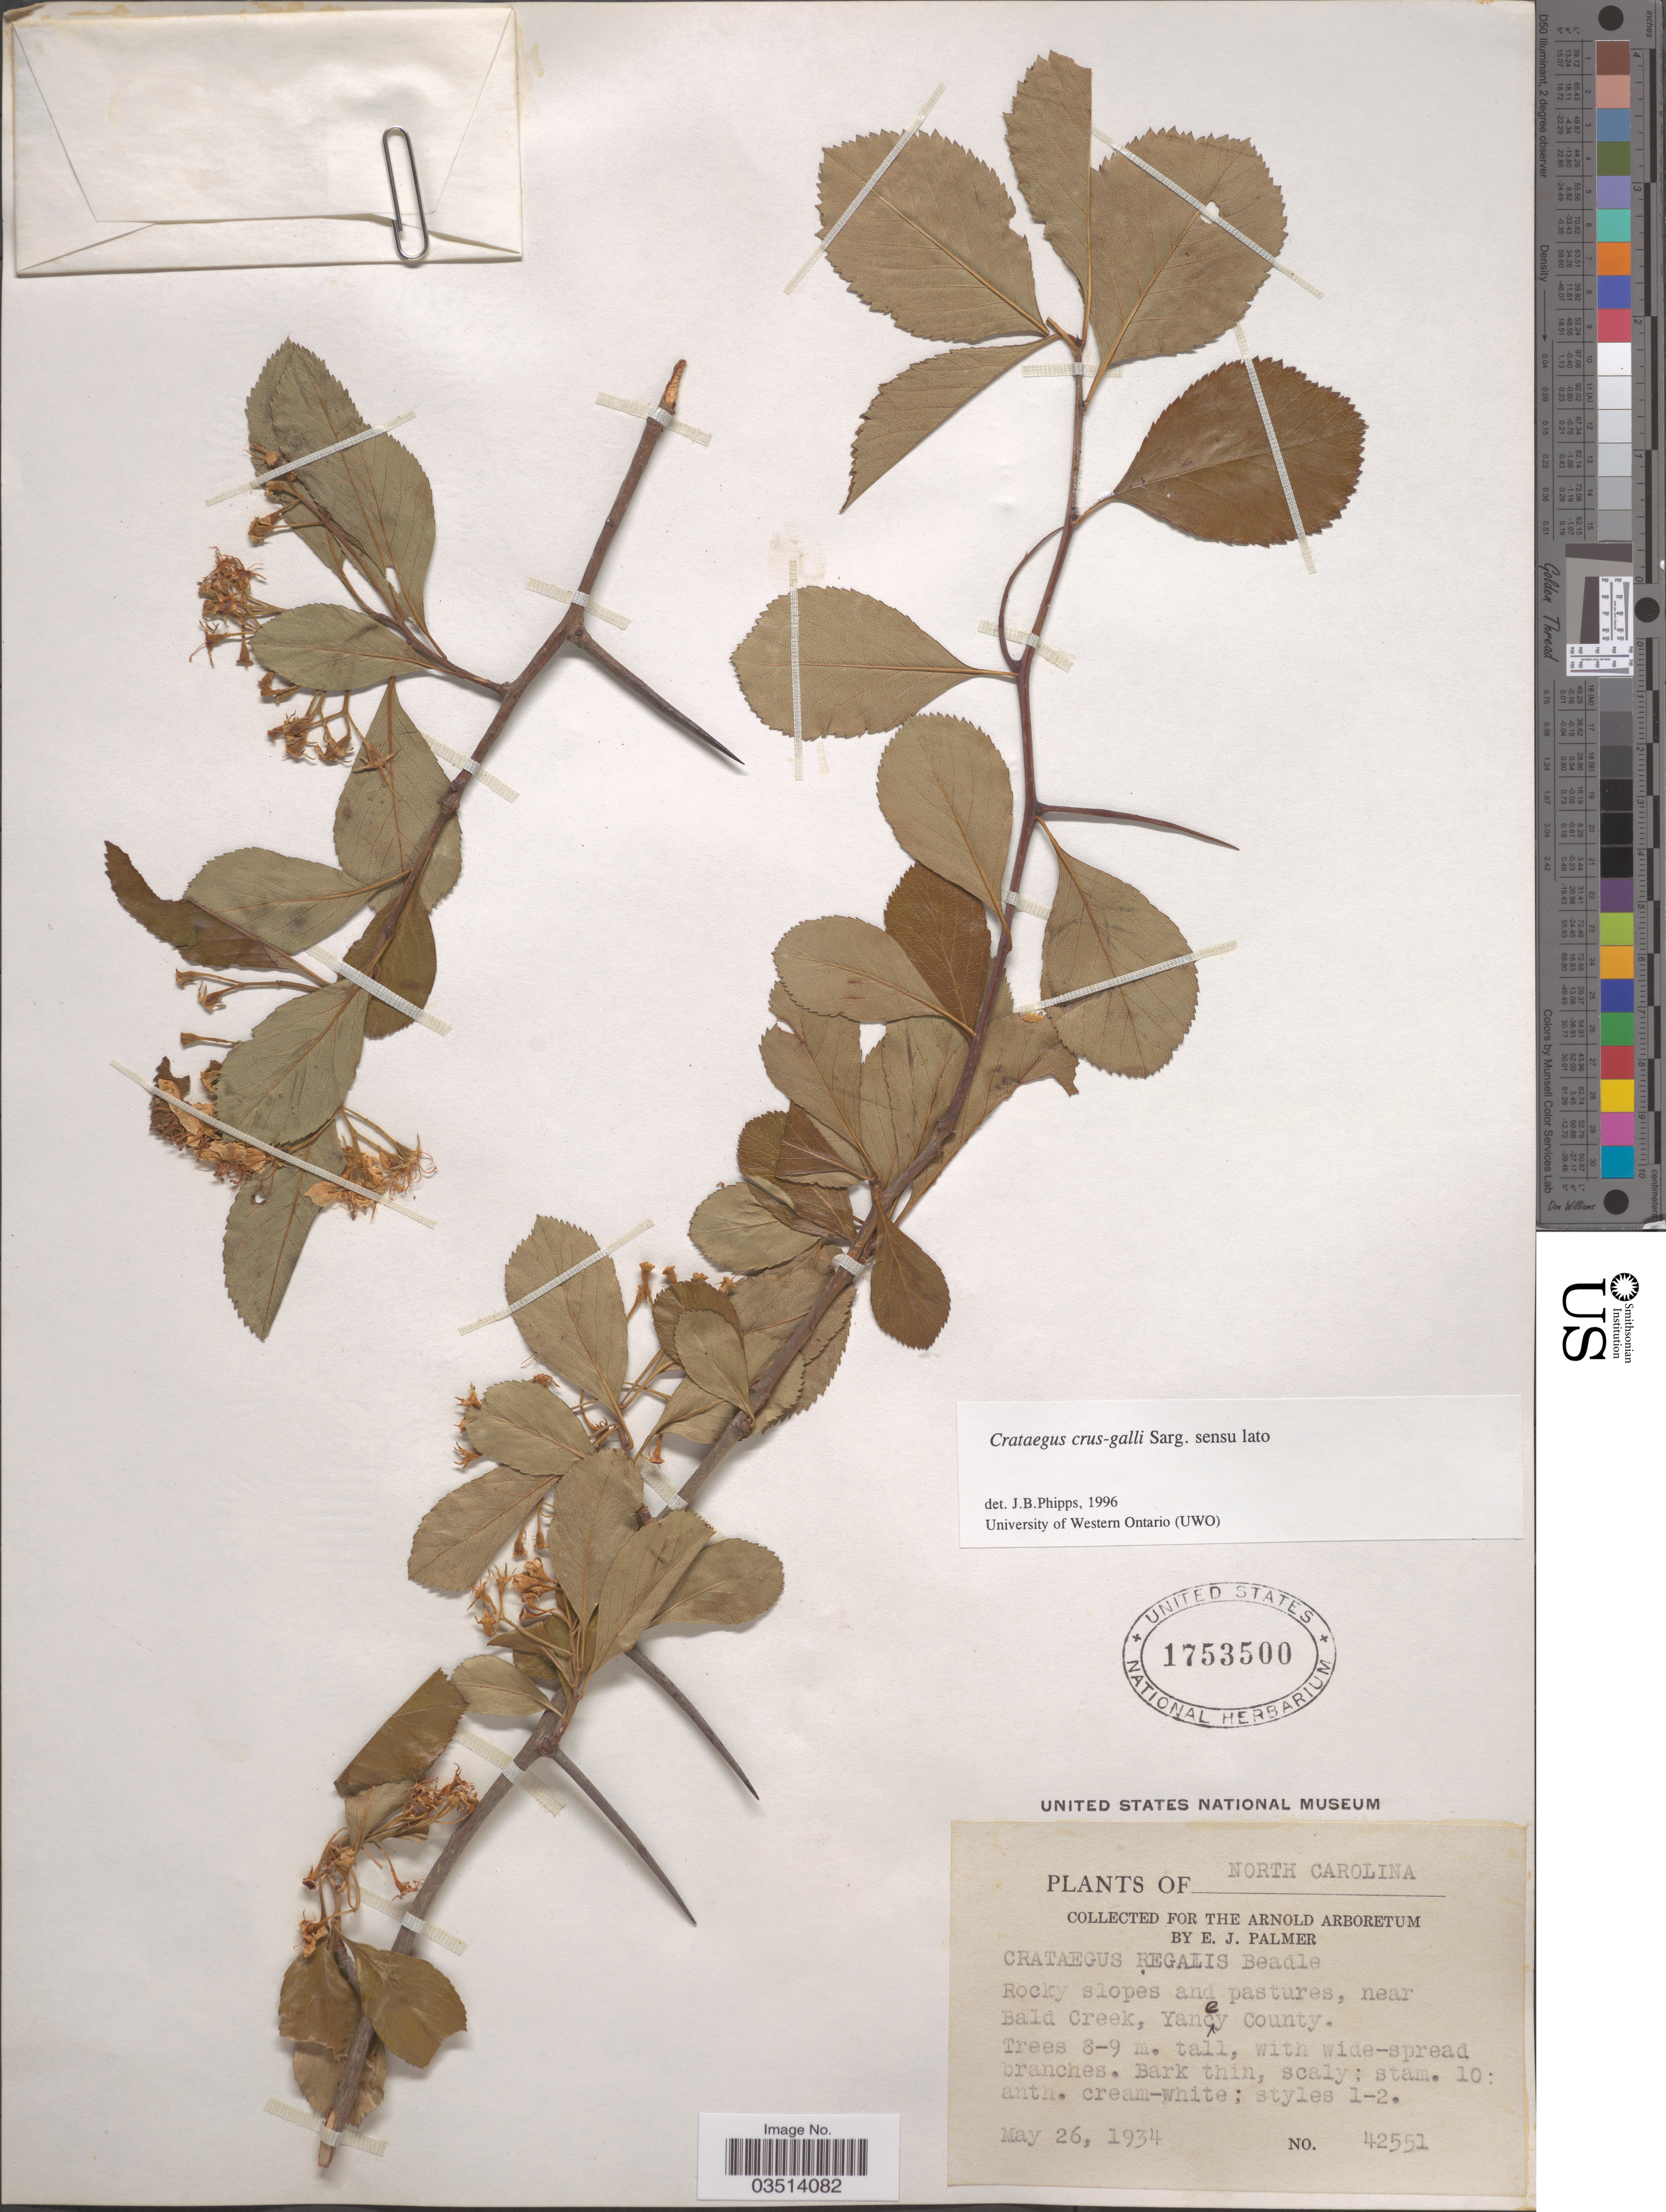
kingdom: Plantae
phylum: Tracheophyta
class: Magnoliopsida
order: Rosales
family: Rosaceae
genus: Crataegus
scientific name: Crataegus crus-galli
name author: L.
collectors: E. J. Palmer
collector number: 42551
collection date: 1934-05-26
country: United States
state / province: North Carolina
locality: Rocky slopes and pastures, near Bald Creek, Yancey County.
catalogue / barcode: US 1753500